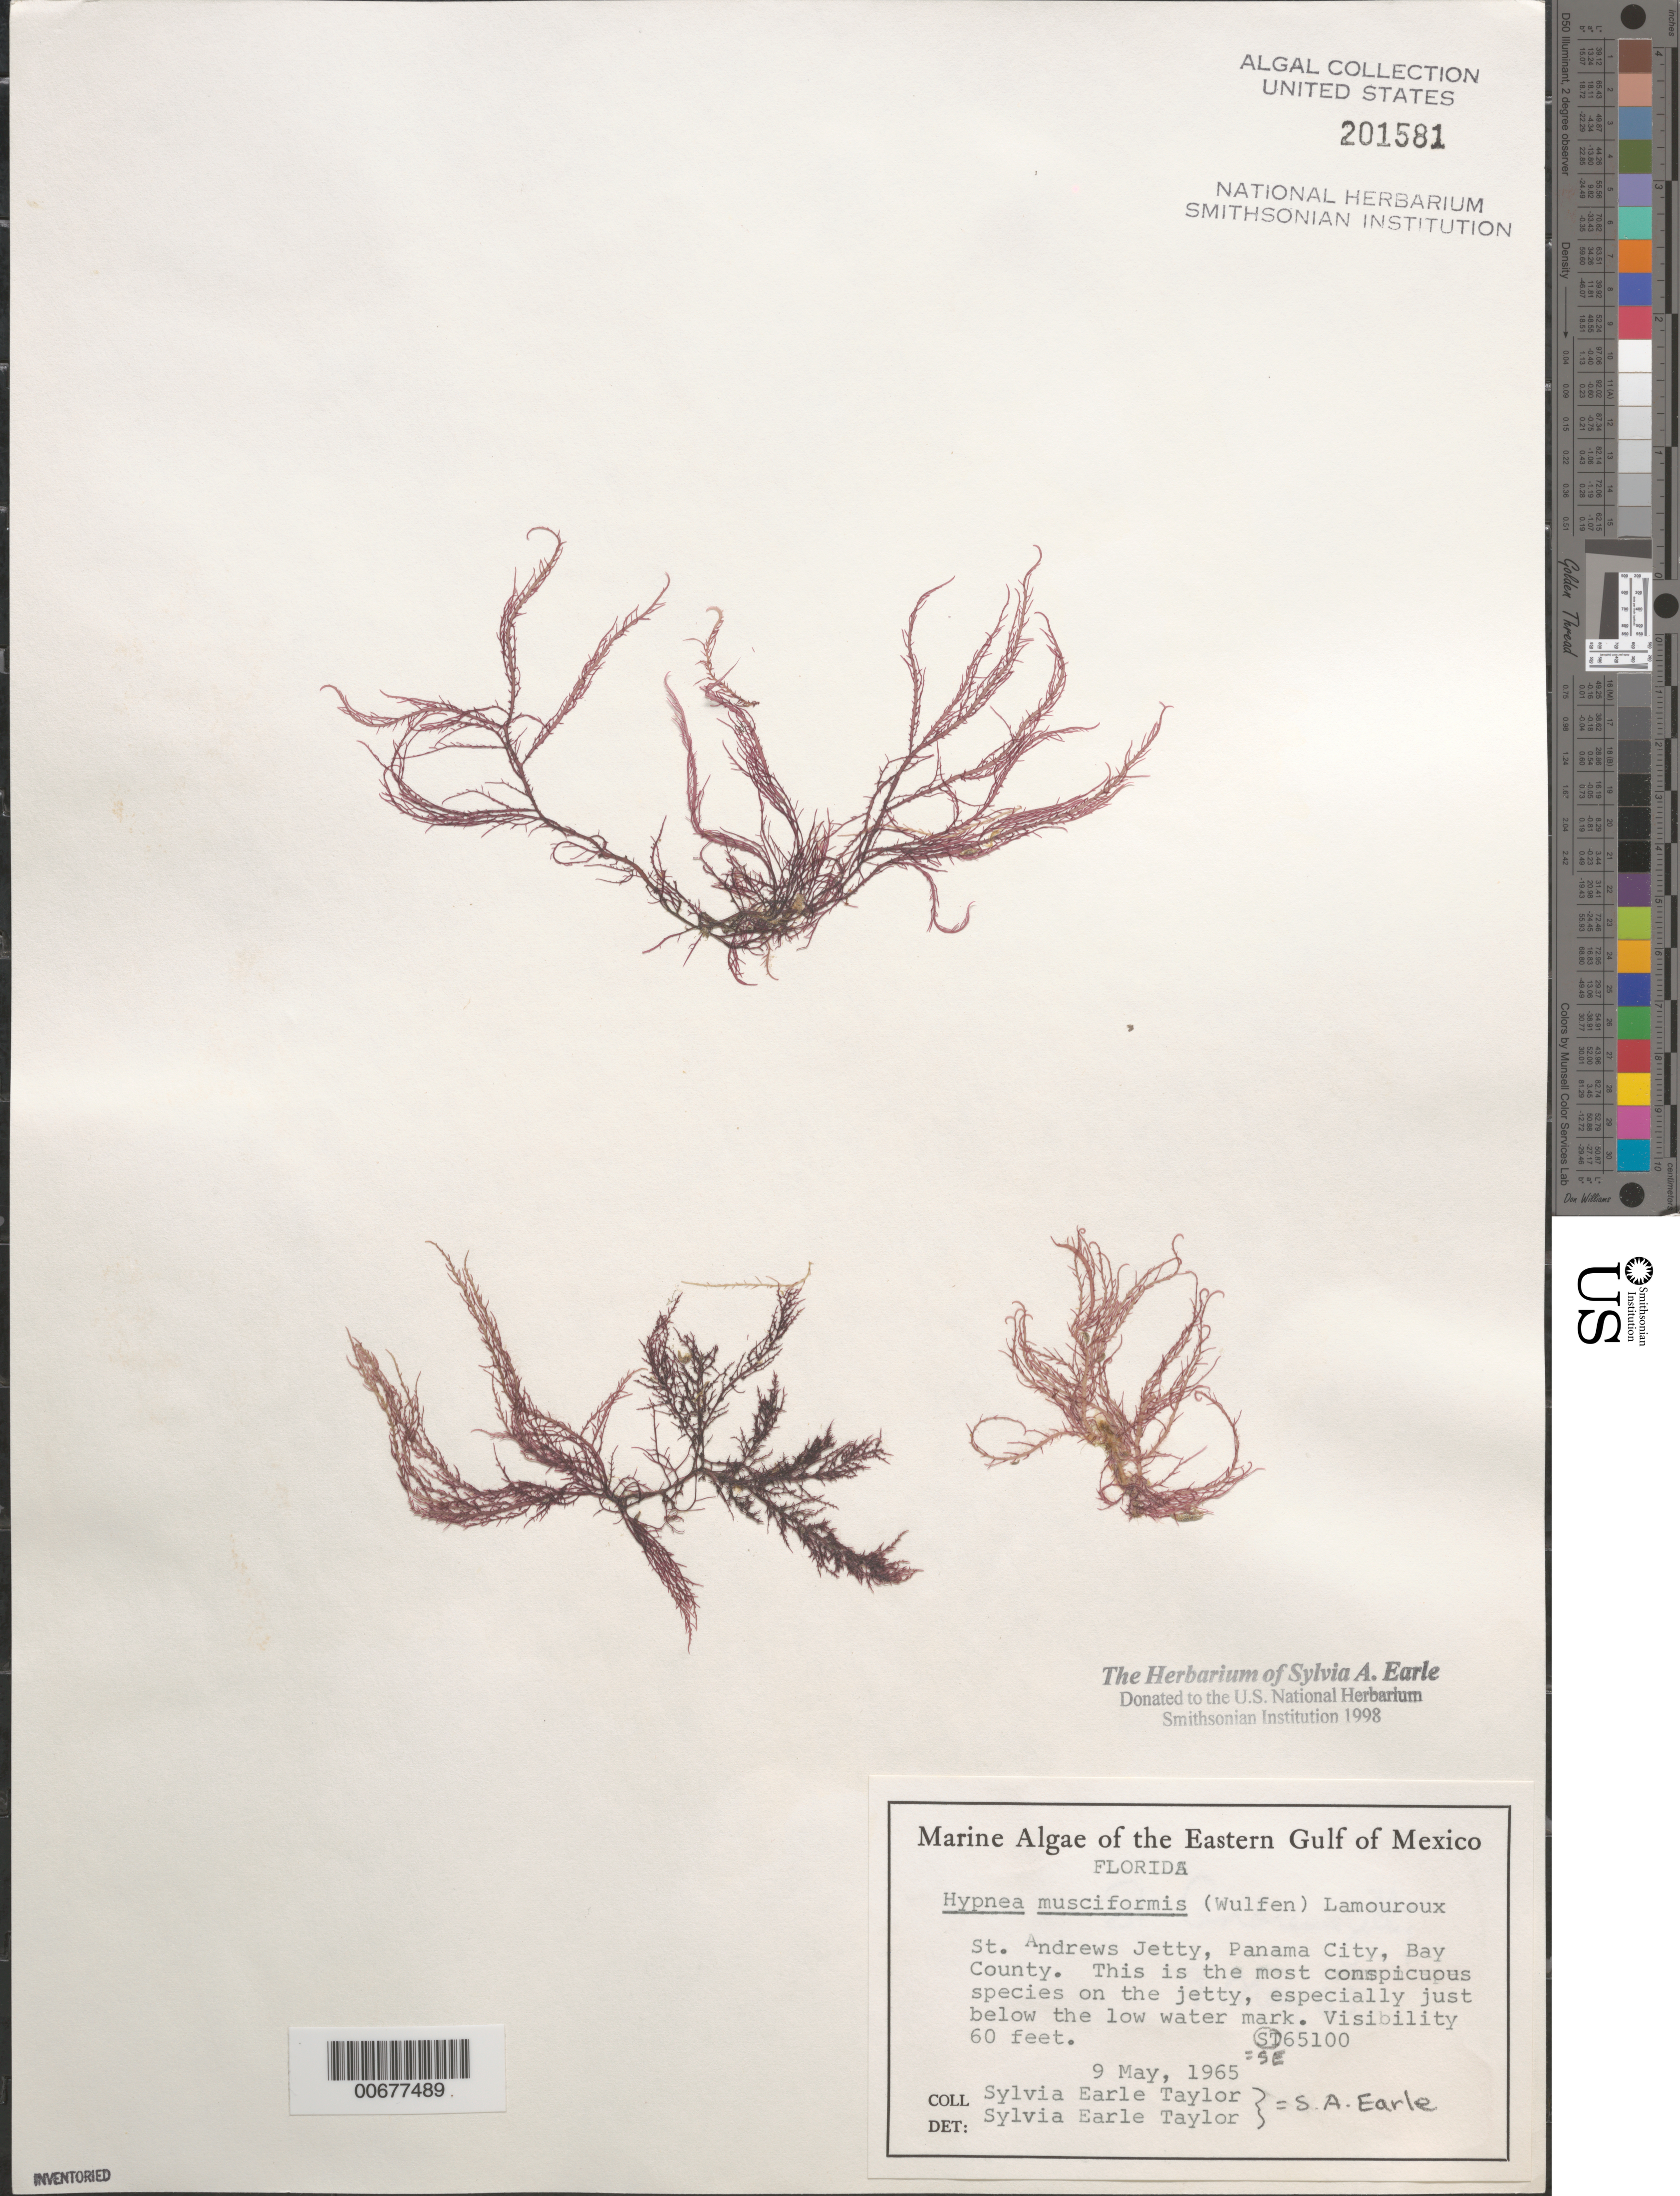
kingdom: Plantae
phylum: Rhodophyta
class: Florideophyceae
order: Gigartinales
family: Cystocloniaceae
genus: Hypnea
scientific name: Hypnea musciformis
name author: (Wulfen) J.V.Lamouroux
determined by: Earle, S. A.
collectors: S. A. Earle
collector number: SE 65100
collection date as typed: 09 May 1965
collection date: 1965-05-09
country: United States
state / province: Florida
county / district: Bay County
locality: St. Andrews jetty, (St. Andrews State Park), Panama City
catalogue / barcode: US 201581